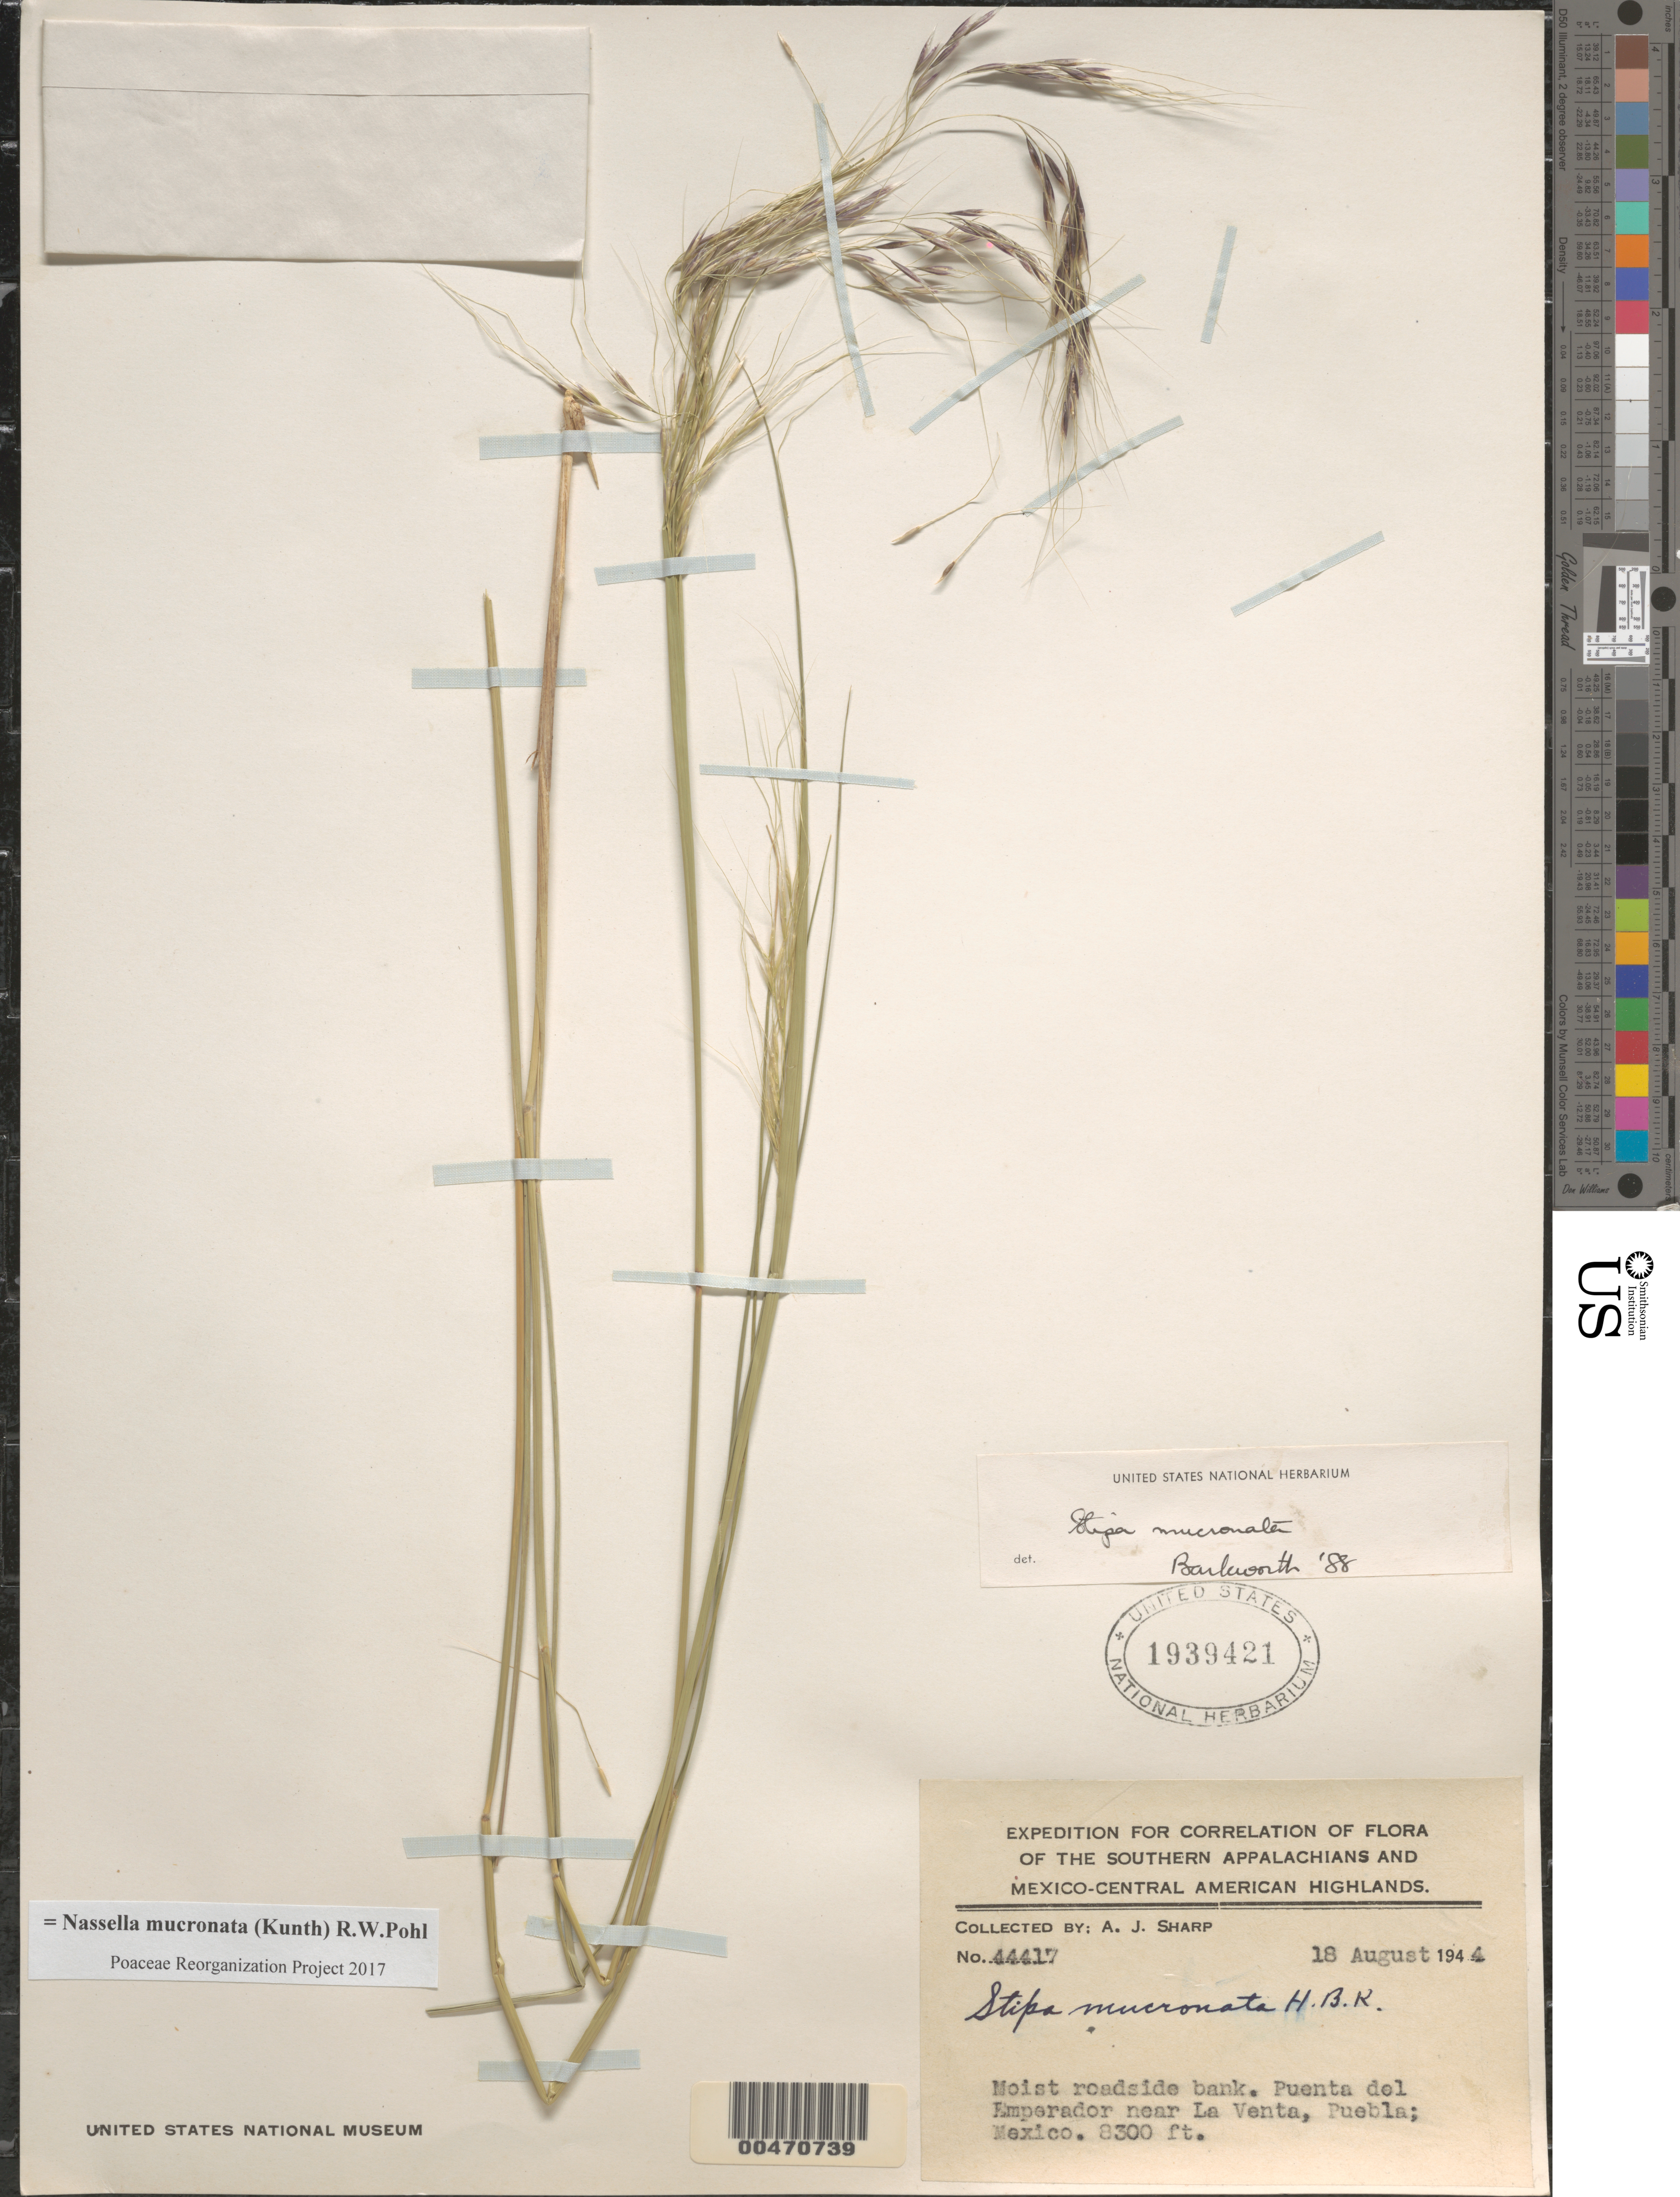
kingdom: Plantae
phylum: Tracheophyta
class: Liliopsida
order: Poales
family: Poaceae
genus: Nassella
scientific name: Nassella mucronata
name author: (Kunth) R.W. Pohl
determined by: Poaceae Reorganization Project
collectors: A. J. Sharp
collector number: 44417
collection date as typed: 18 Aug 1944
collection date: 1944-08-18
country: Mexico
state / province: Puebla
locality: Puenta del Emperador near La Venta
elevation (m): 2530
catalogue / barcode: US 1939421